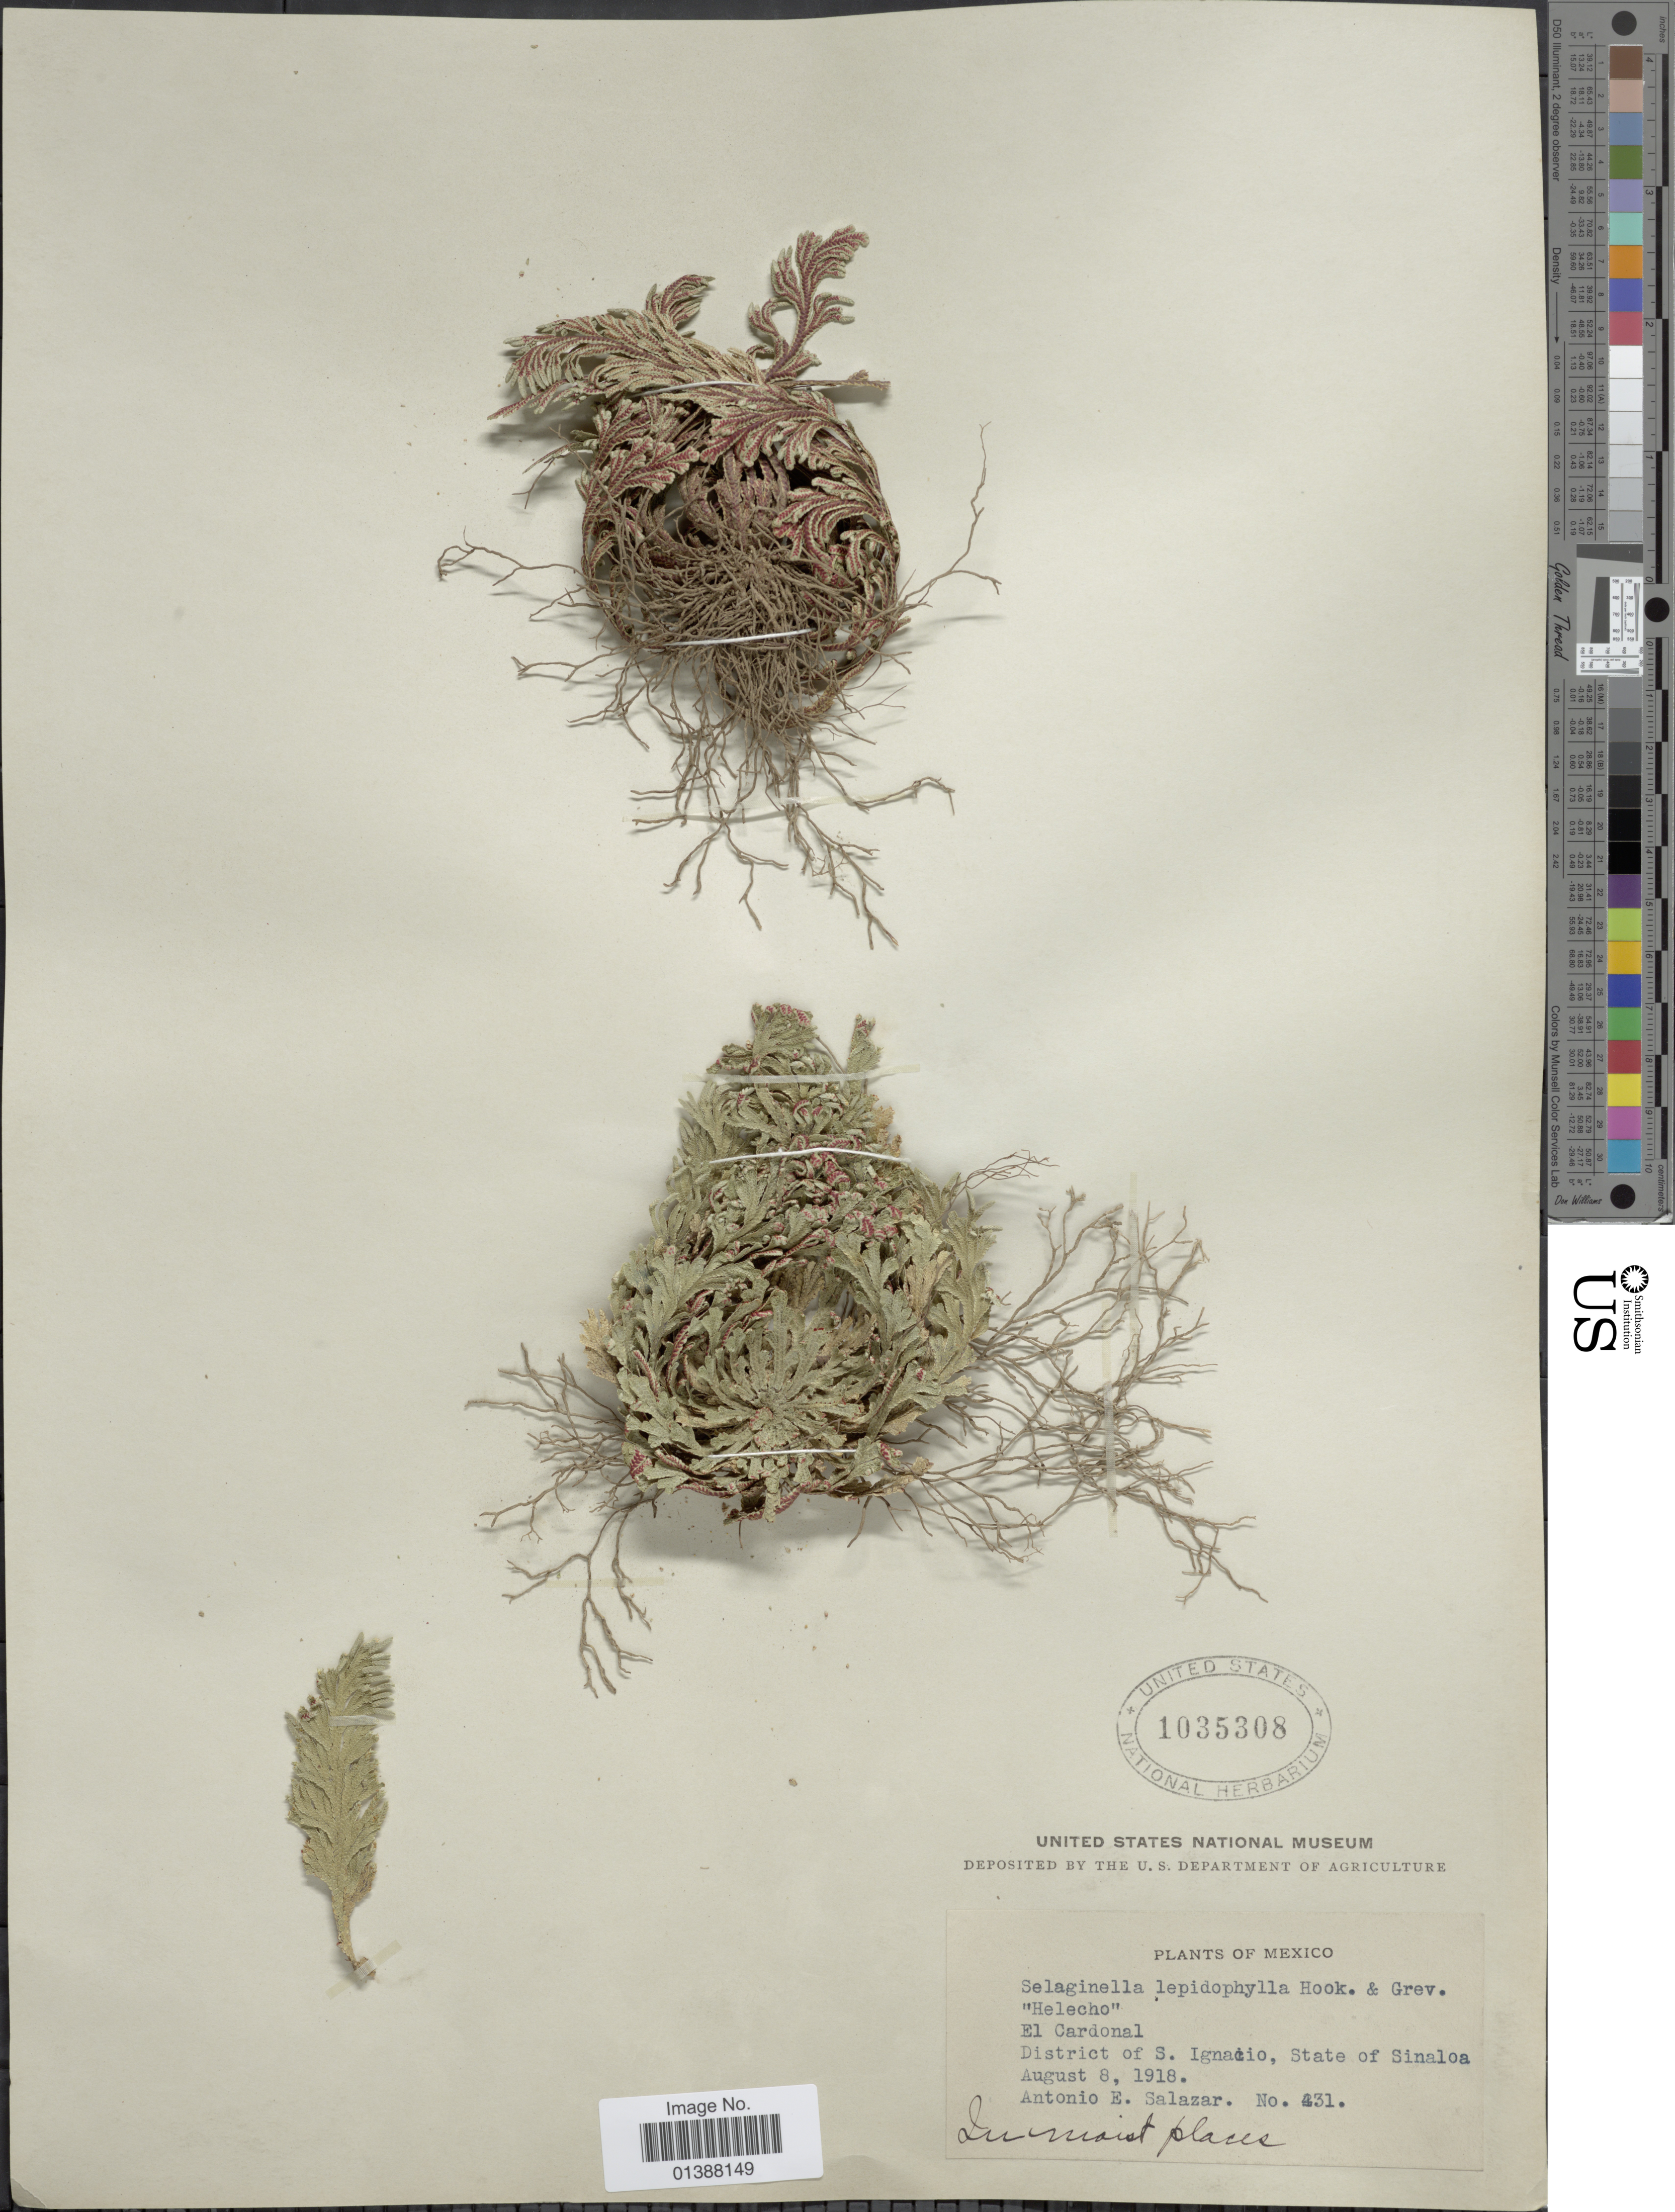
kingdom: Plantae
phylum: Tracheophyta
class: Lycopodiopsida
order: Selaginellales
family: Selaginellaceae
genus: Selaginella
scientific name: Selaginella lepidophylla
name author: (Hook. & Grev.) Spring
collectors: A. E. Salazar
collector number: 431*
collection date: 1918-08-08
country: Mexico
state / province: Sinaloa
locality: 'Helecho', El Cardonal, District of S. Ignacio, State of Sinaloa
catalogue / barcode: US 1035308